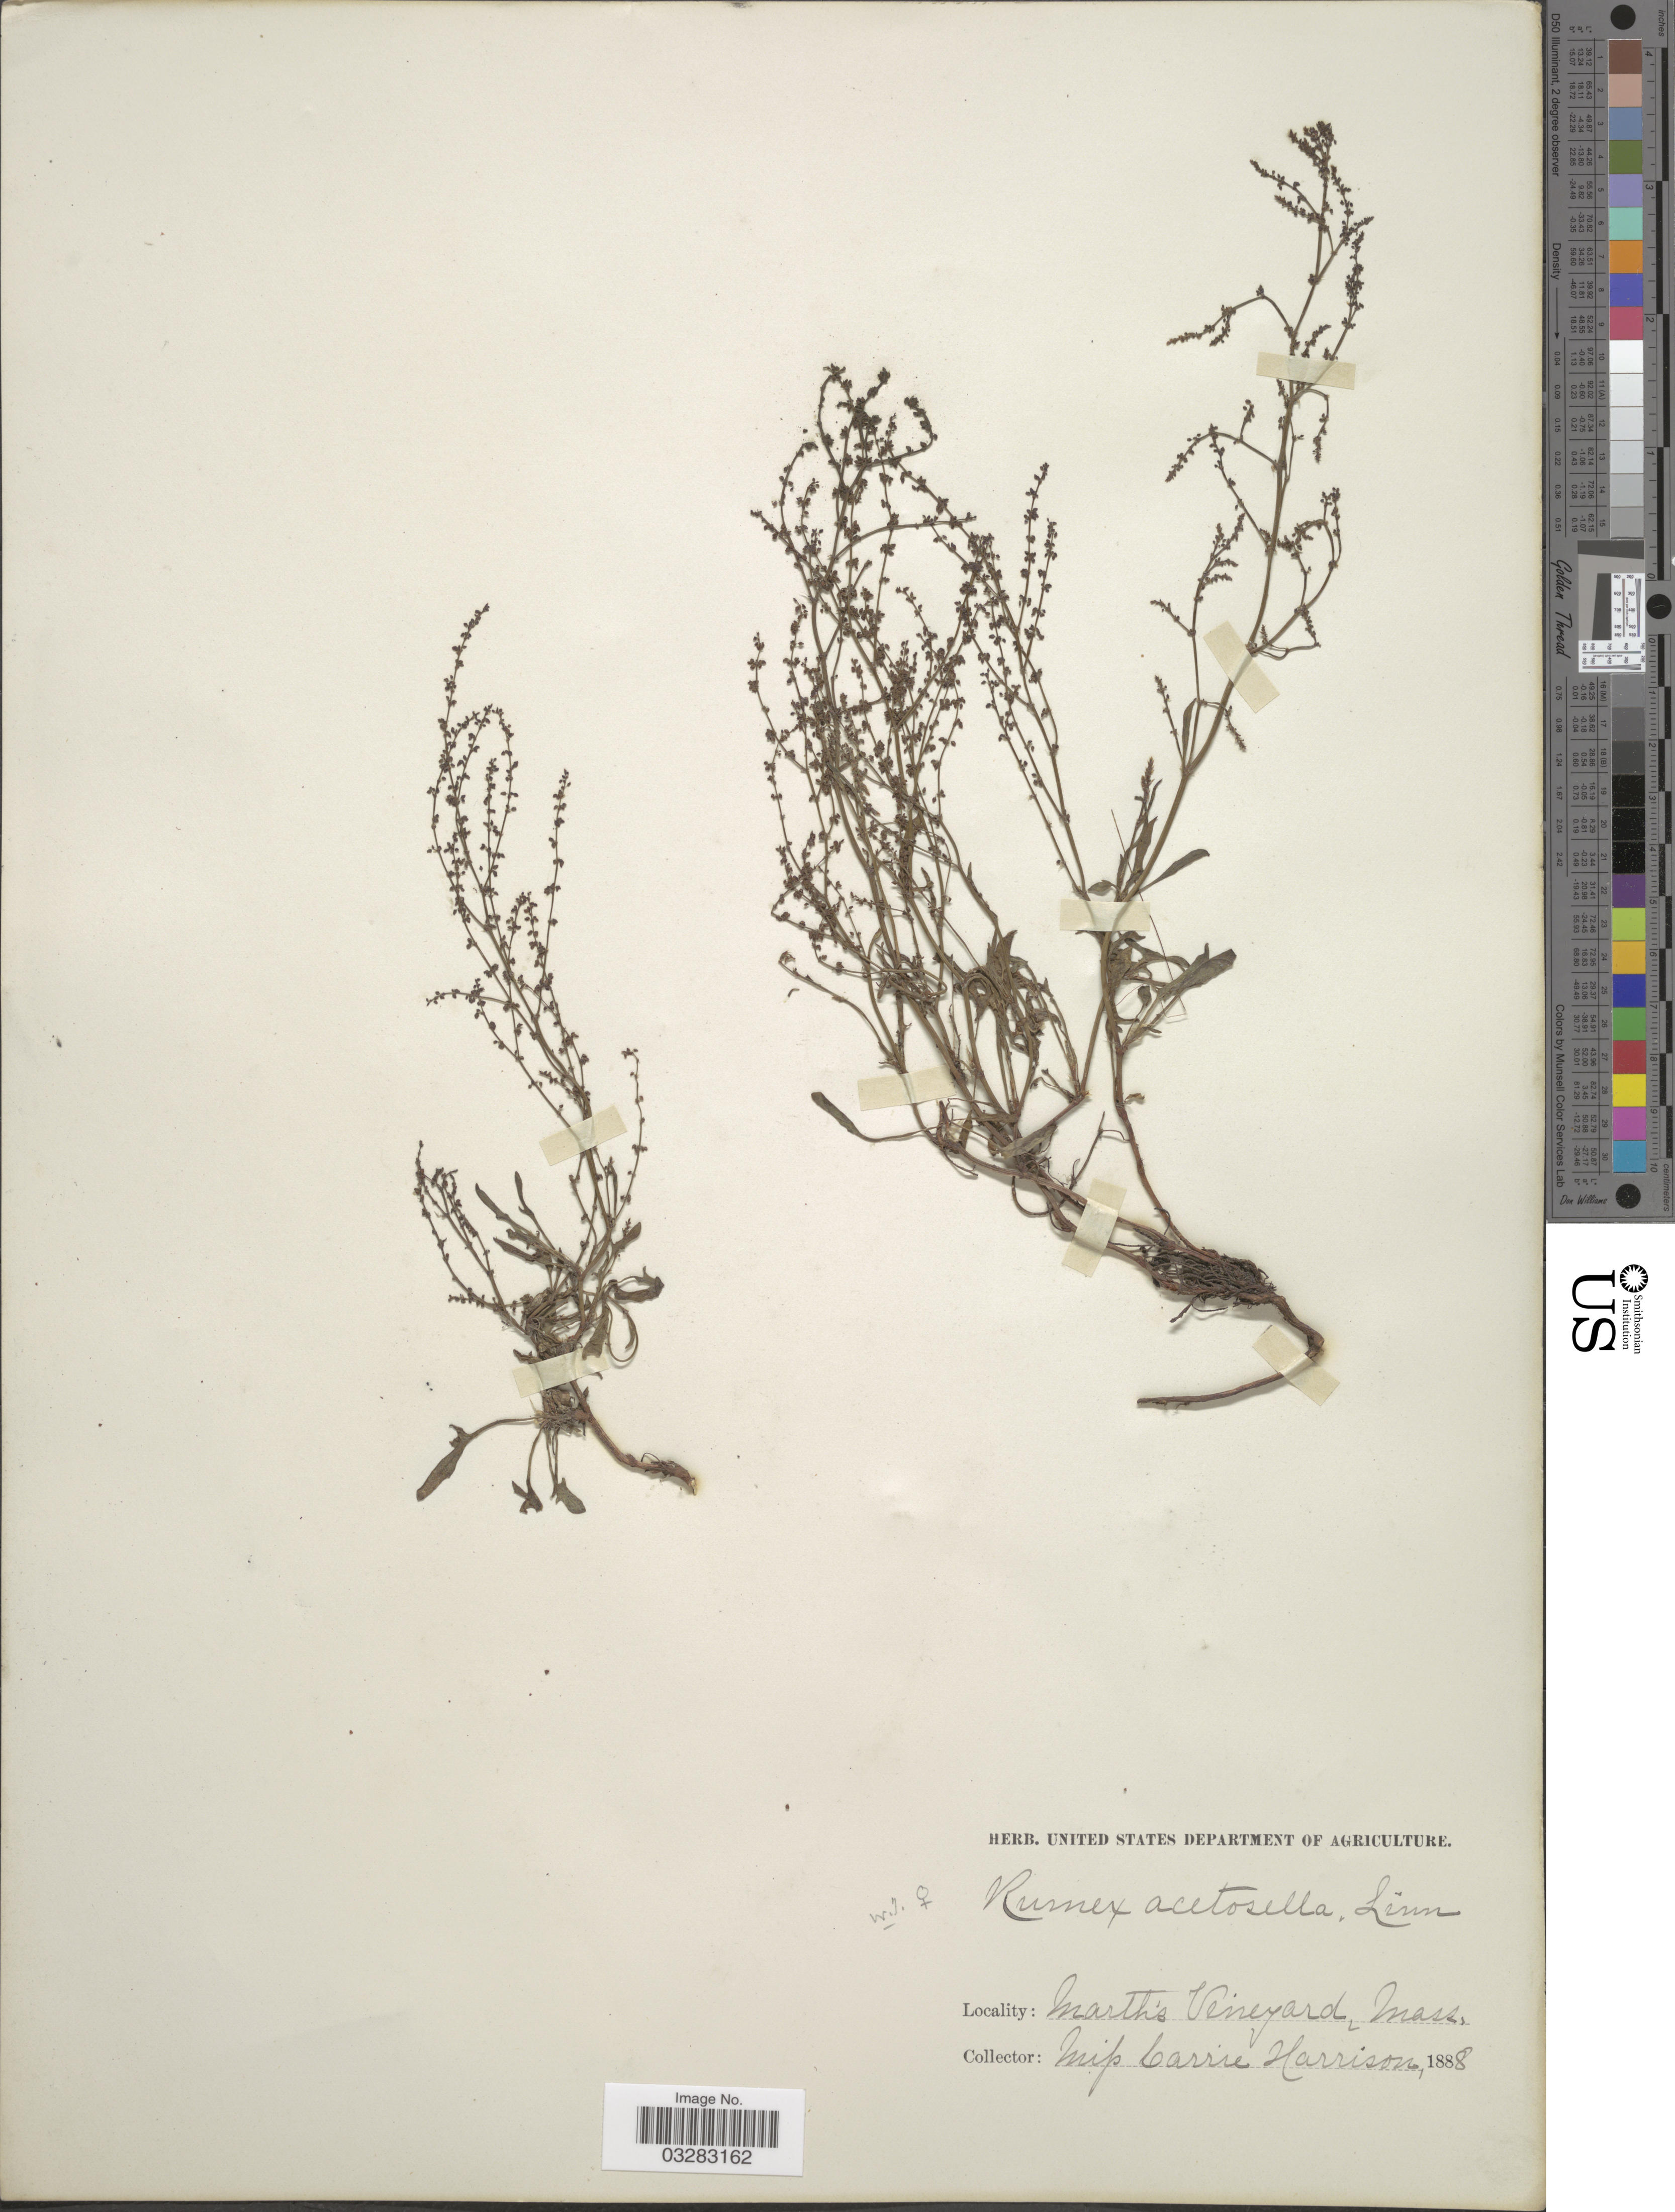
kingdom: Plantae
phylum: Tracheophyta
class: Magnoliopsida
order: Caryophyllales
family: Polygonaceae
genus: Rumex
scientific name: Rumex acetosella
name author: L.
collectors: C. Harrison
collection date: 1888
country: United States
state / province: Massachusetts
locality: Martha's Vineyard.